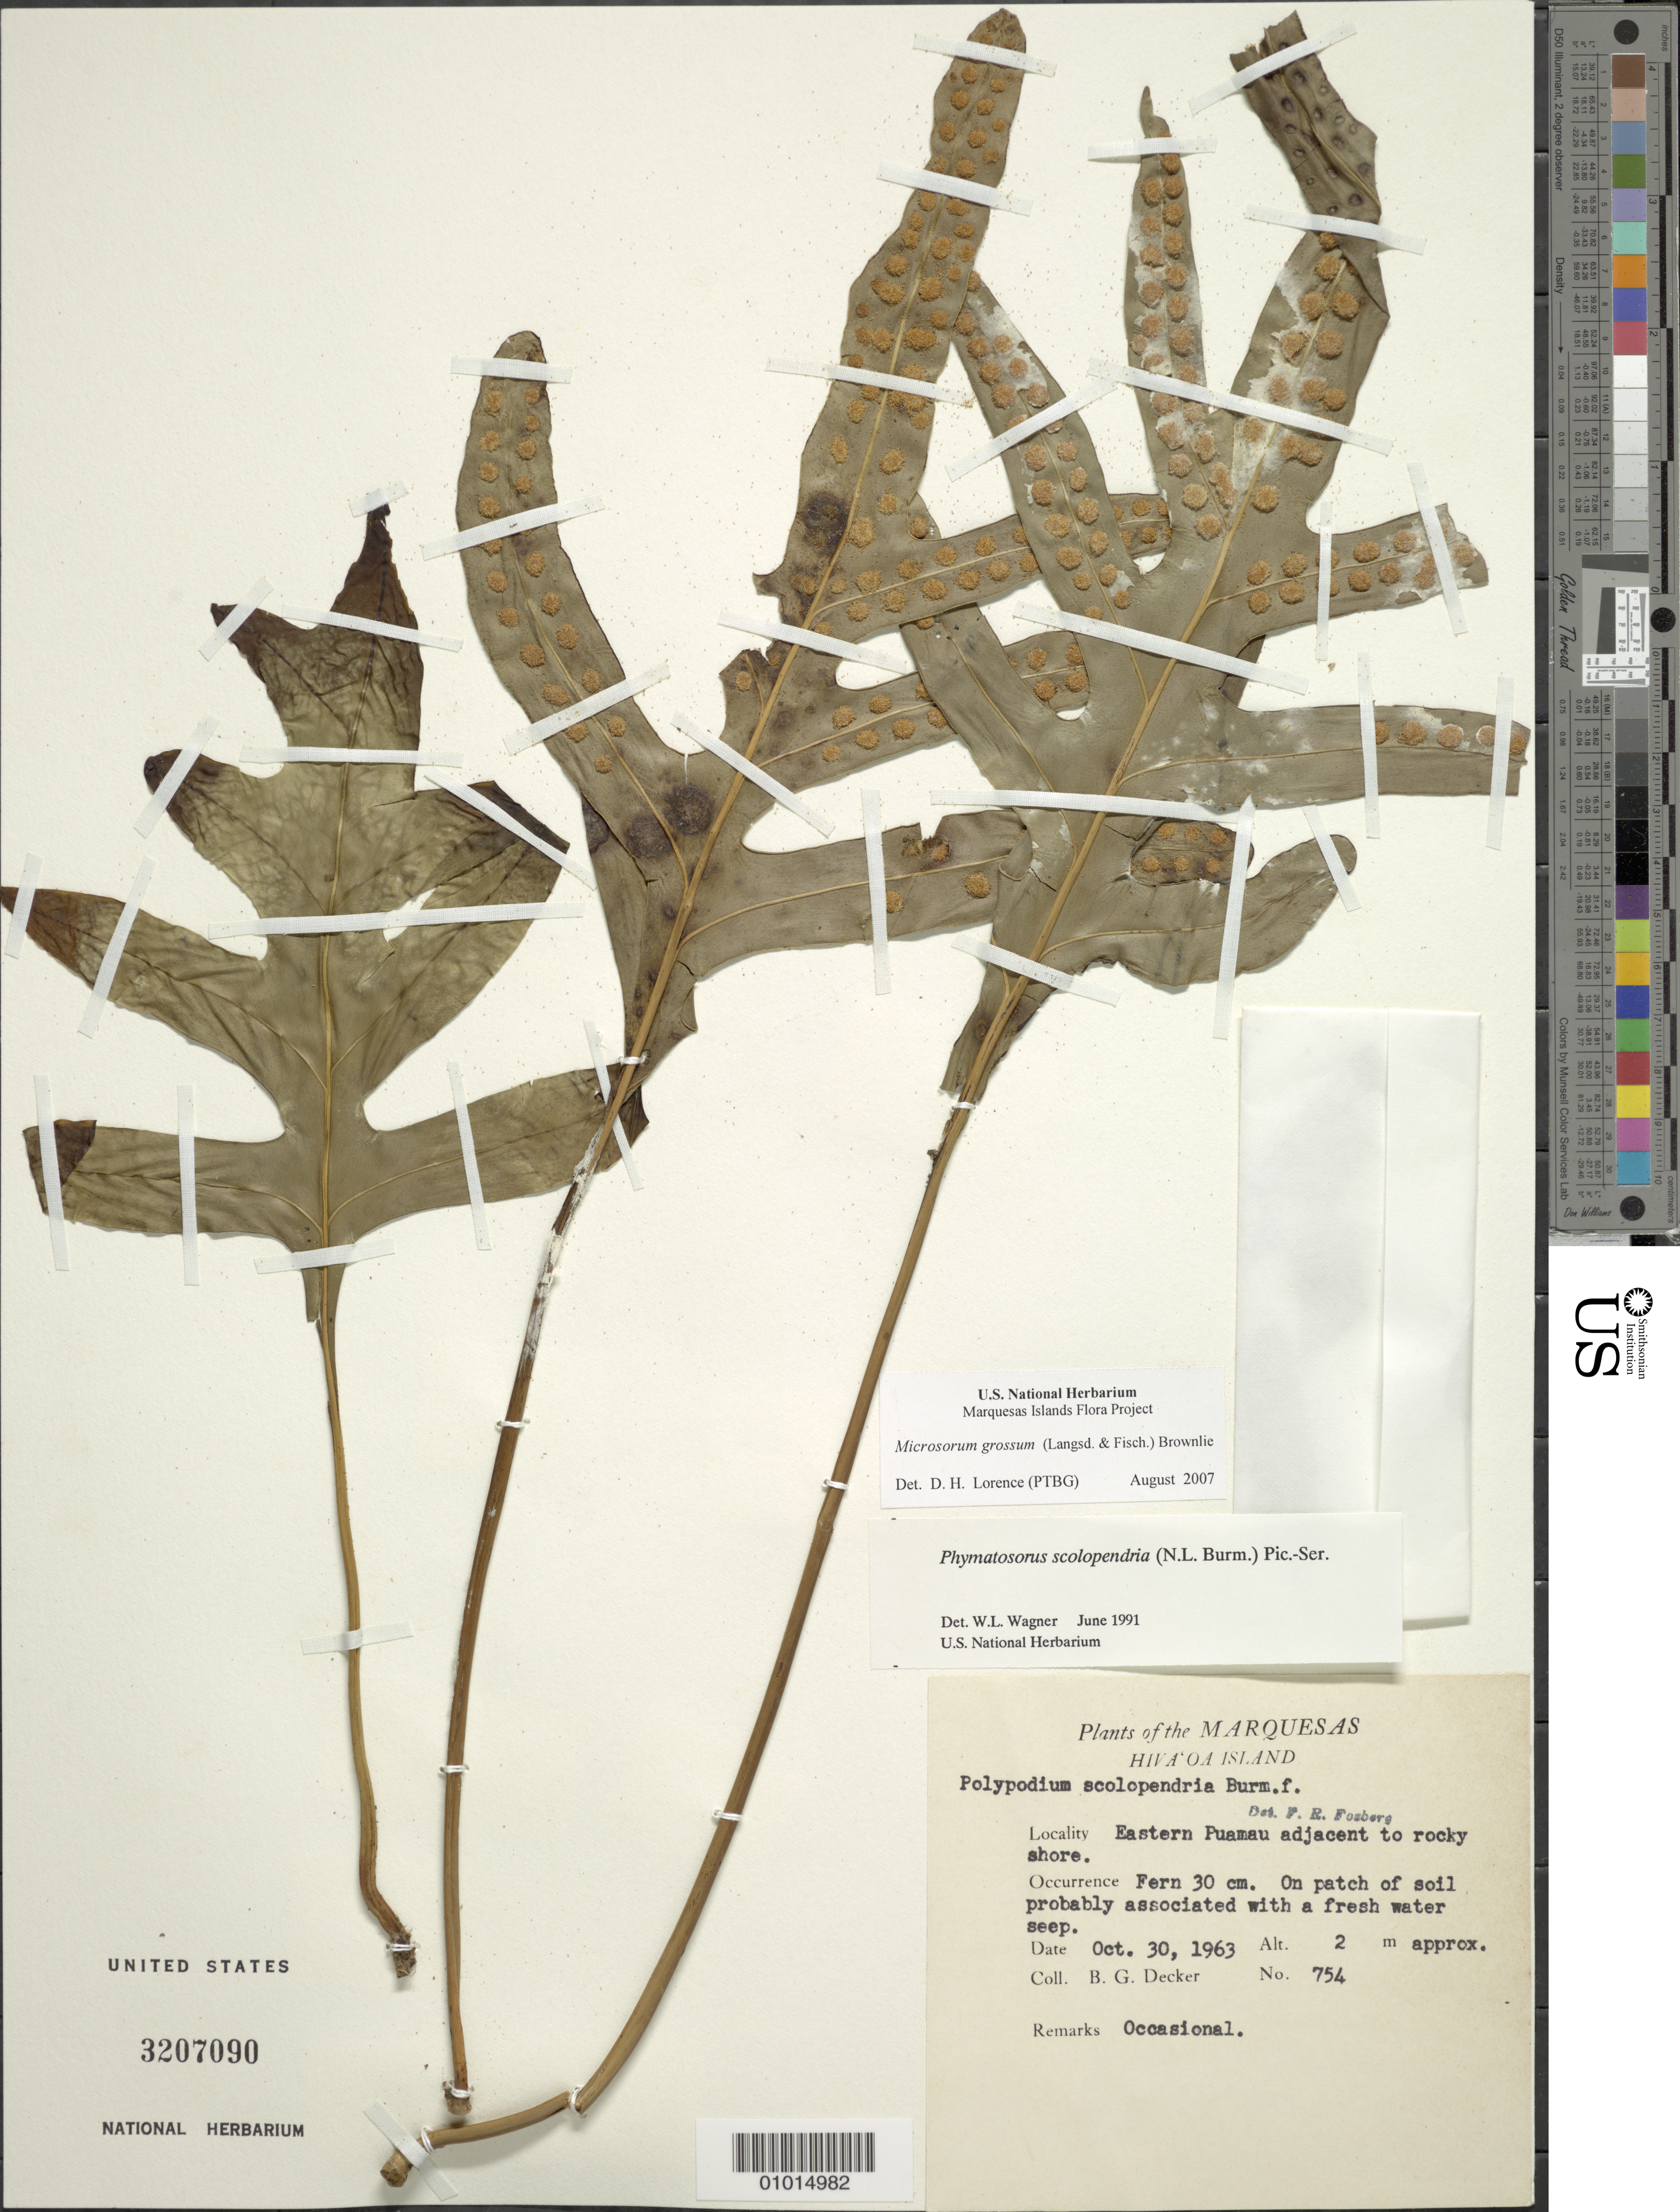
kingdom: Plantae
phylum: Tracheophyta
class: Polypodiopsida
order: Polypodiales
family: Polypodiaceae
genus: Microsorum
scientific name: Microsorum grossum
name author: (Langsd. & Fisch.) S.B. Andrews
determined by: Lorence, David H., (PTBG), National Tropical Botanical Garden (UNITED STATES)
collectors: B. G. Decker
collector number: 754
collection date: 1963-10-30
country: French Polynesia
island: Hiva Oa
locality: E Puamau adjacent to rocky shore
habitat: On patch of soil probably associated with a fresh water seep; occasional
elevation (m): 2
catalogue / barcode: US 3207090